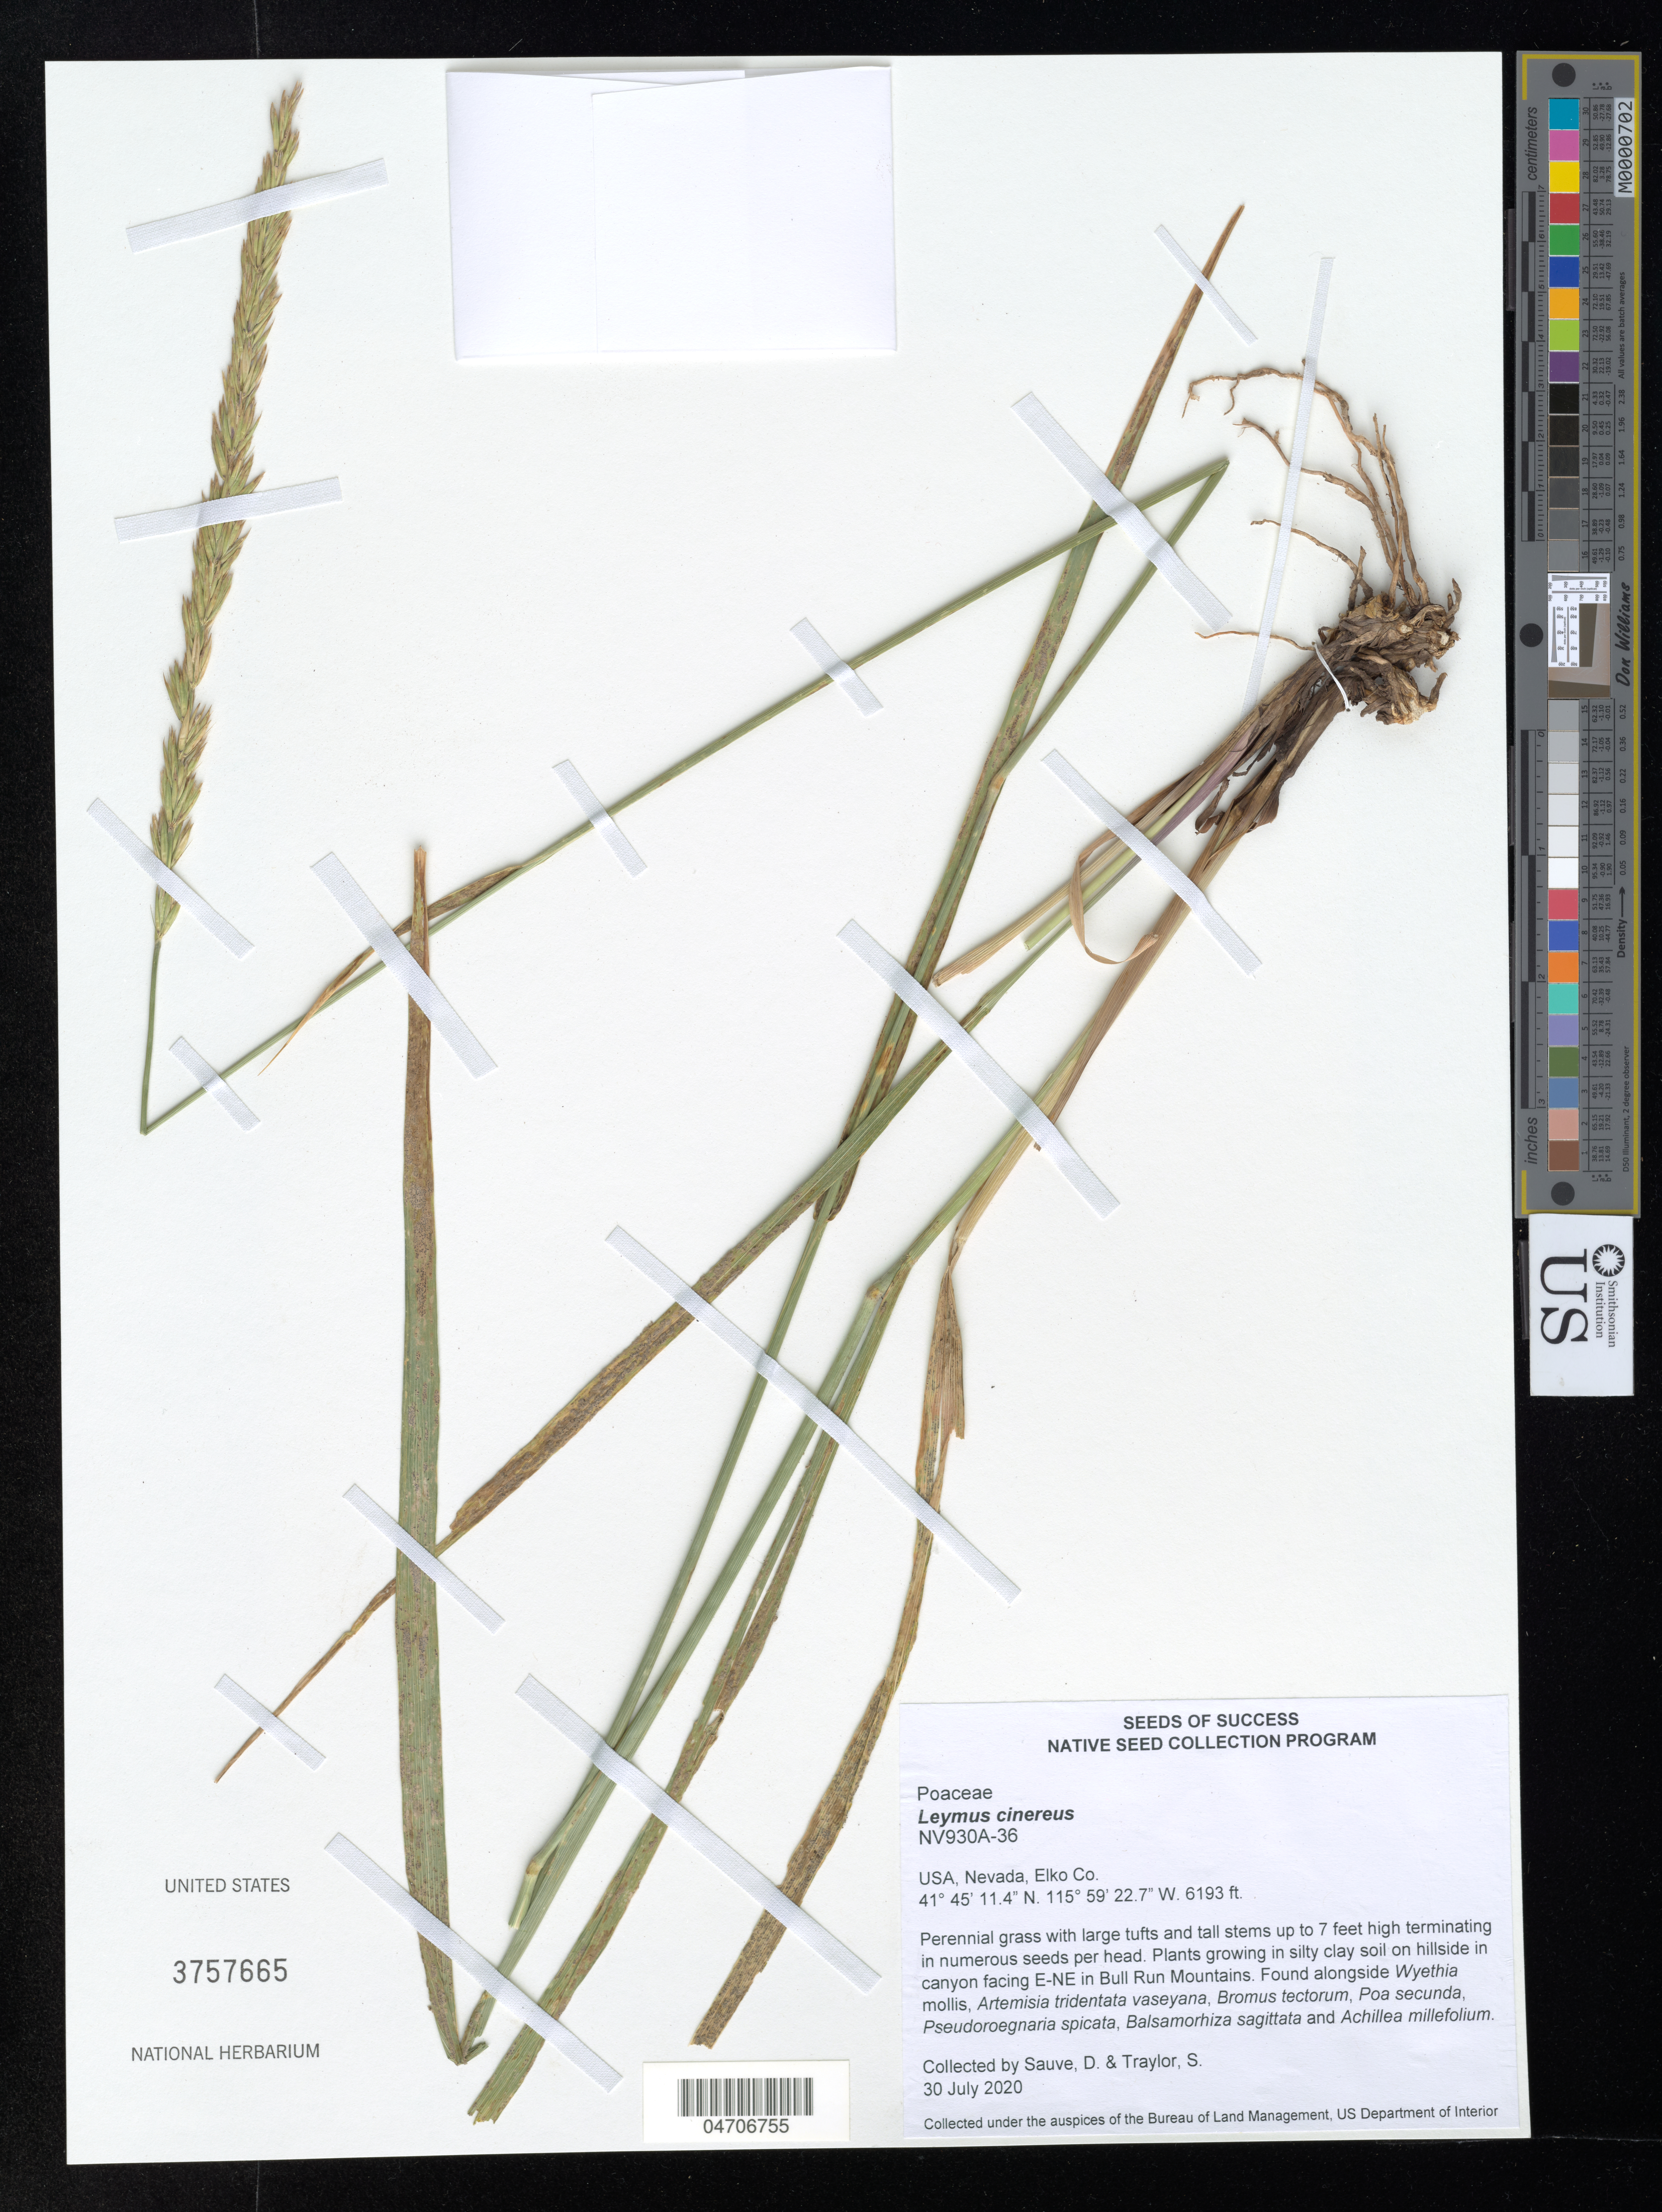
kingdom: Plantae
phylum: Tracheophyta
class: Liliopsida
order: Poales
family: Poaceae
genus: Leymus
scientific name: Leymus cinereus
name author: (Scribn. & Merr.) Á. Löve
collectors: D. Sauve & J. Whitlock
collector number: NV930A-36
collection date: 2020-07-30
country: United States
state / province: Nevada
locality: Elko Co. On hillside in canyon facing E-NE in Bull Run Mountains.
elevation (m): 1888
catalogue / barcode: US 3757665